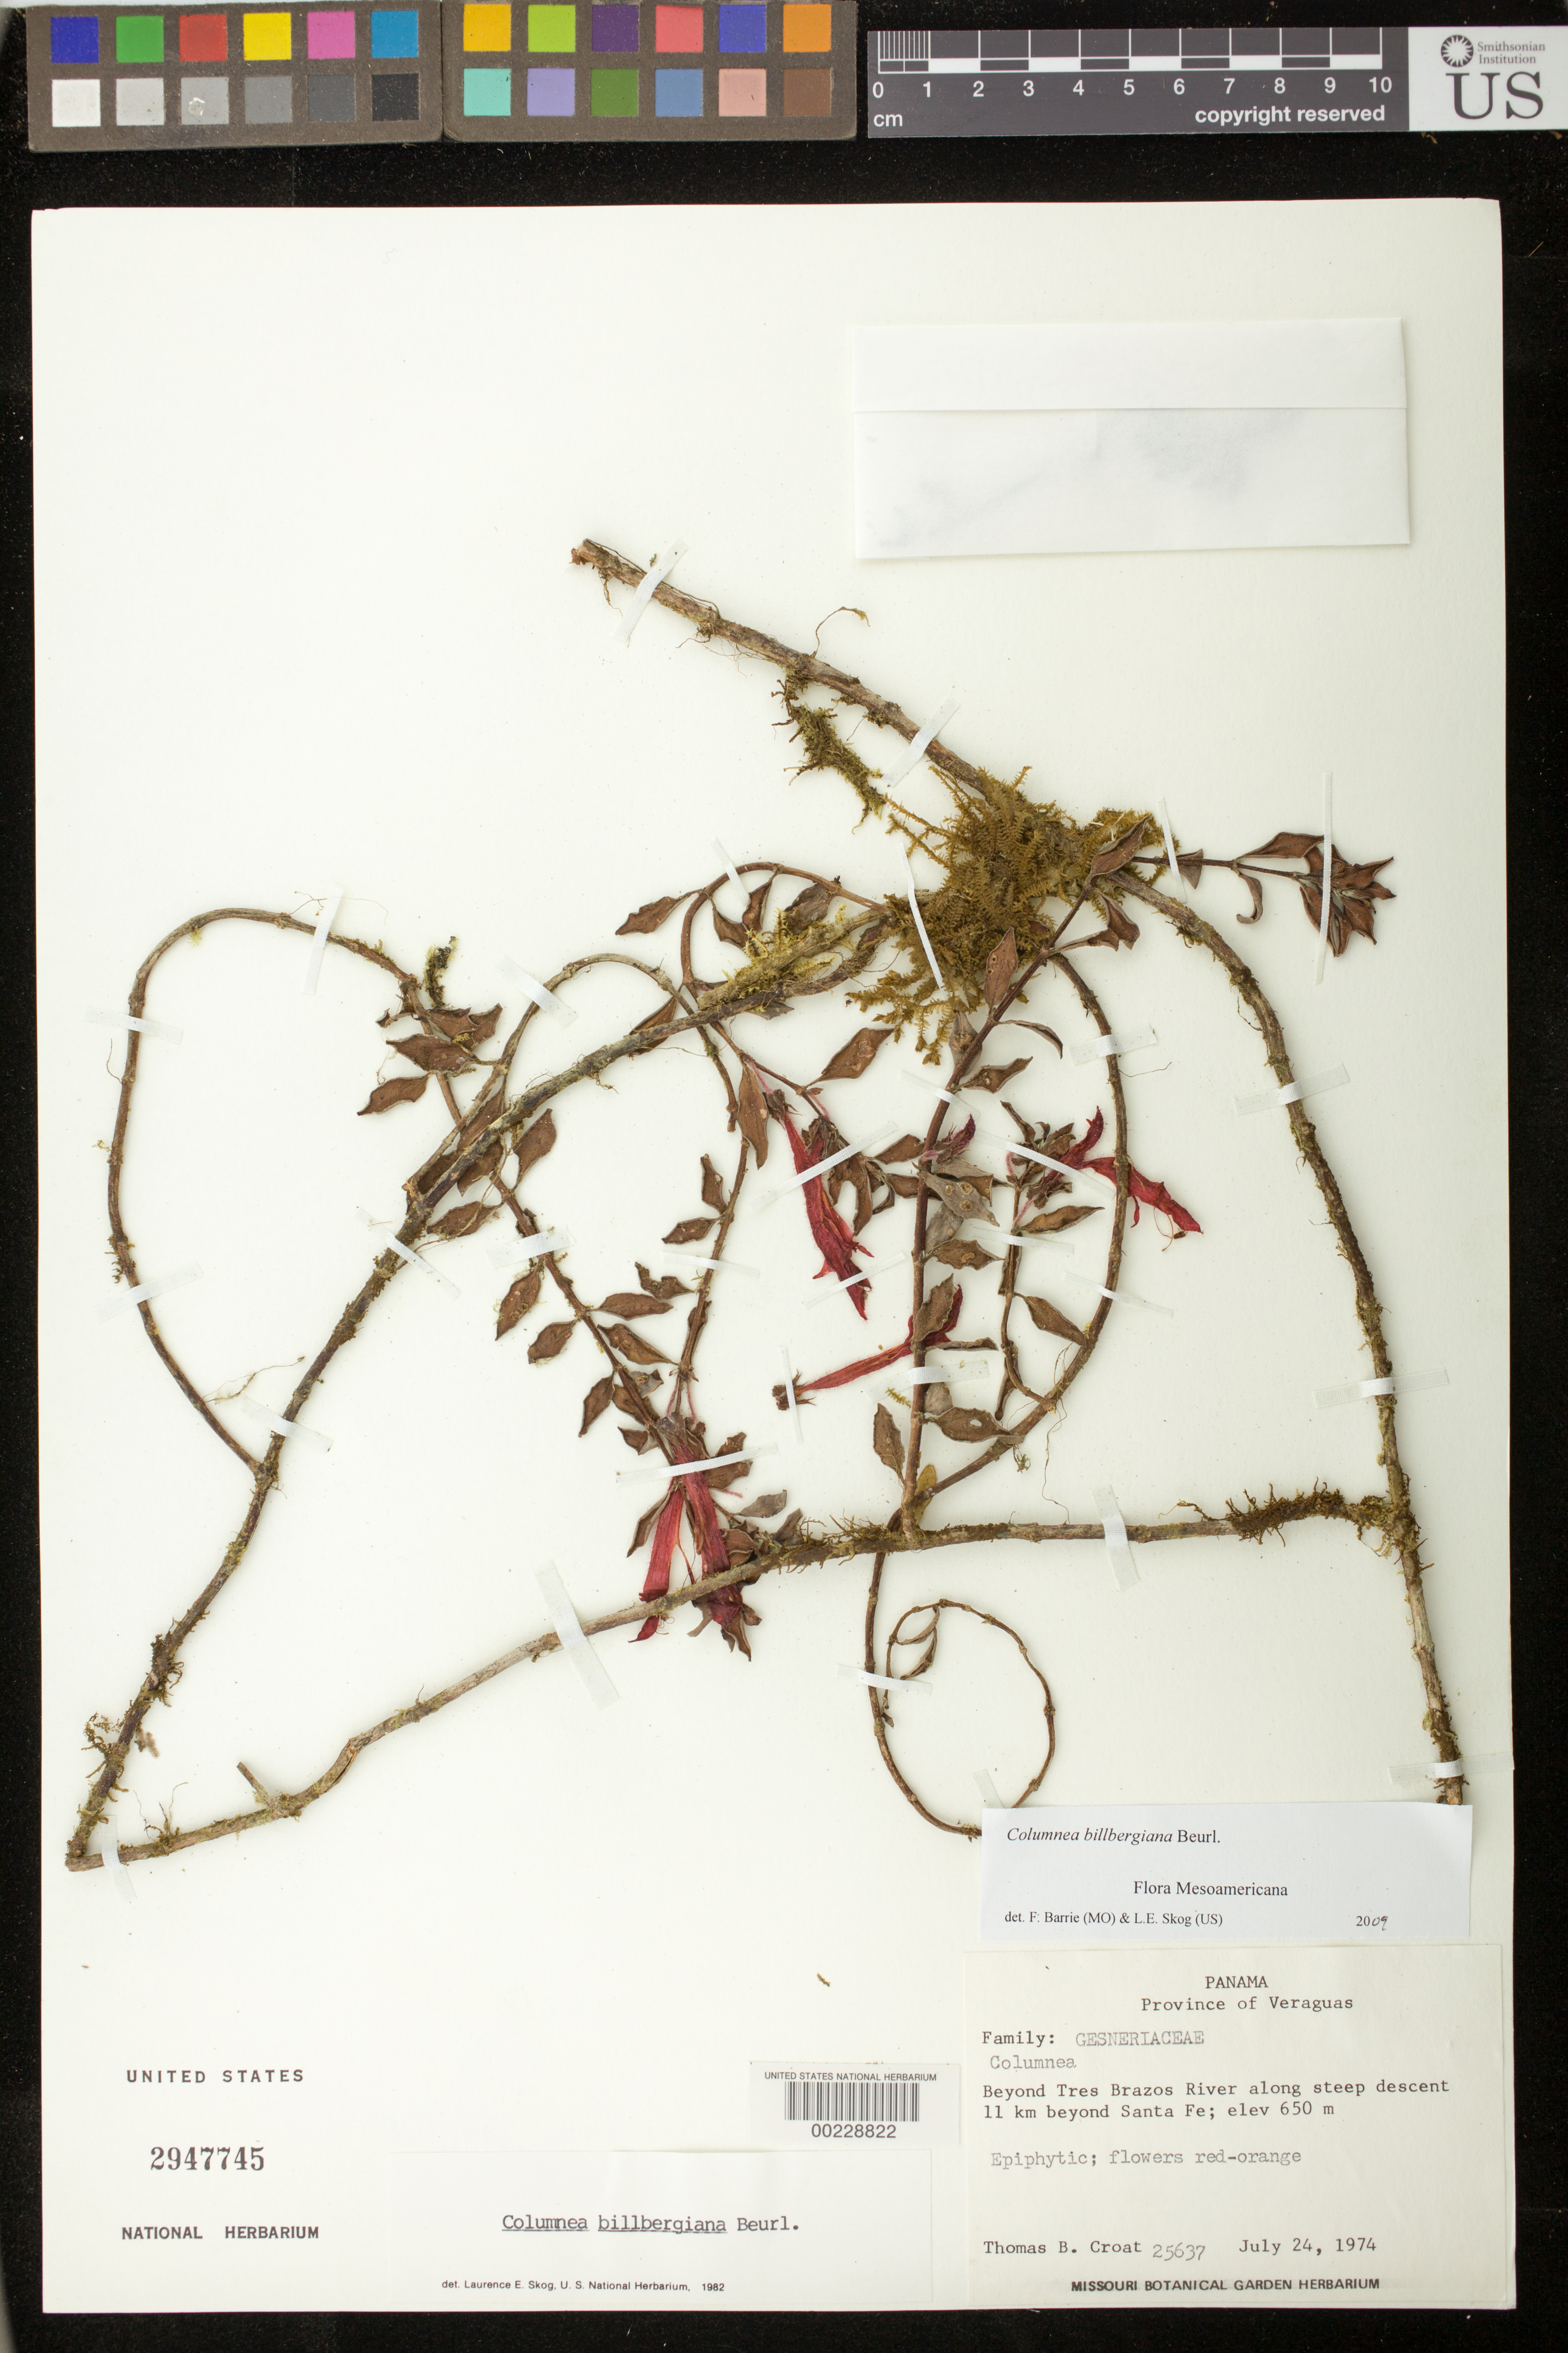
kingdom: Plantae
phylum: Tracheophyta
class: Magnoliopsida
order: Lamiales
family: Gesneriaceae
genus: Columnea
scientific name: Columnea billbergiana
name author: Beurl.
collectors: T. B. Croat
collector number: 25637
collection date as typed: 24 Jul 1974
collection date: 1974-07-24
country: Panama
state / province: Veraguas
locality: Beyond Tres Brazos River along steep descent 11 km beyond Santa Fe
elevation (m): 650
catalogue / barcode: US 2947745